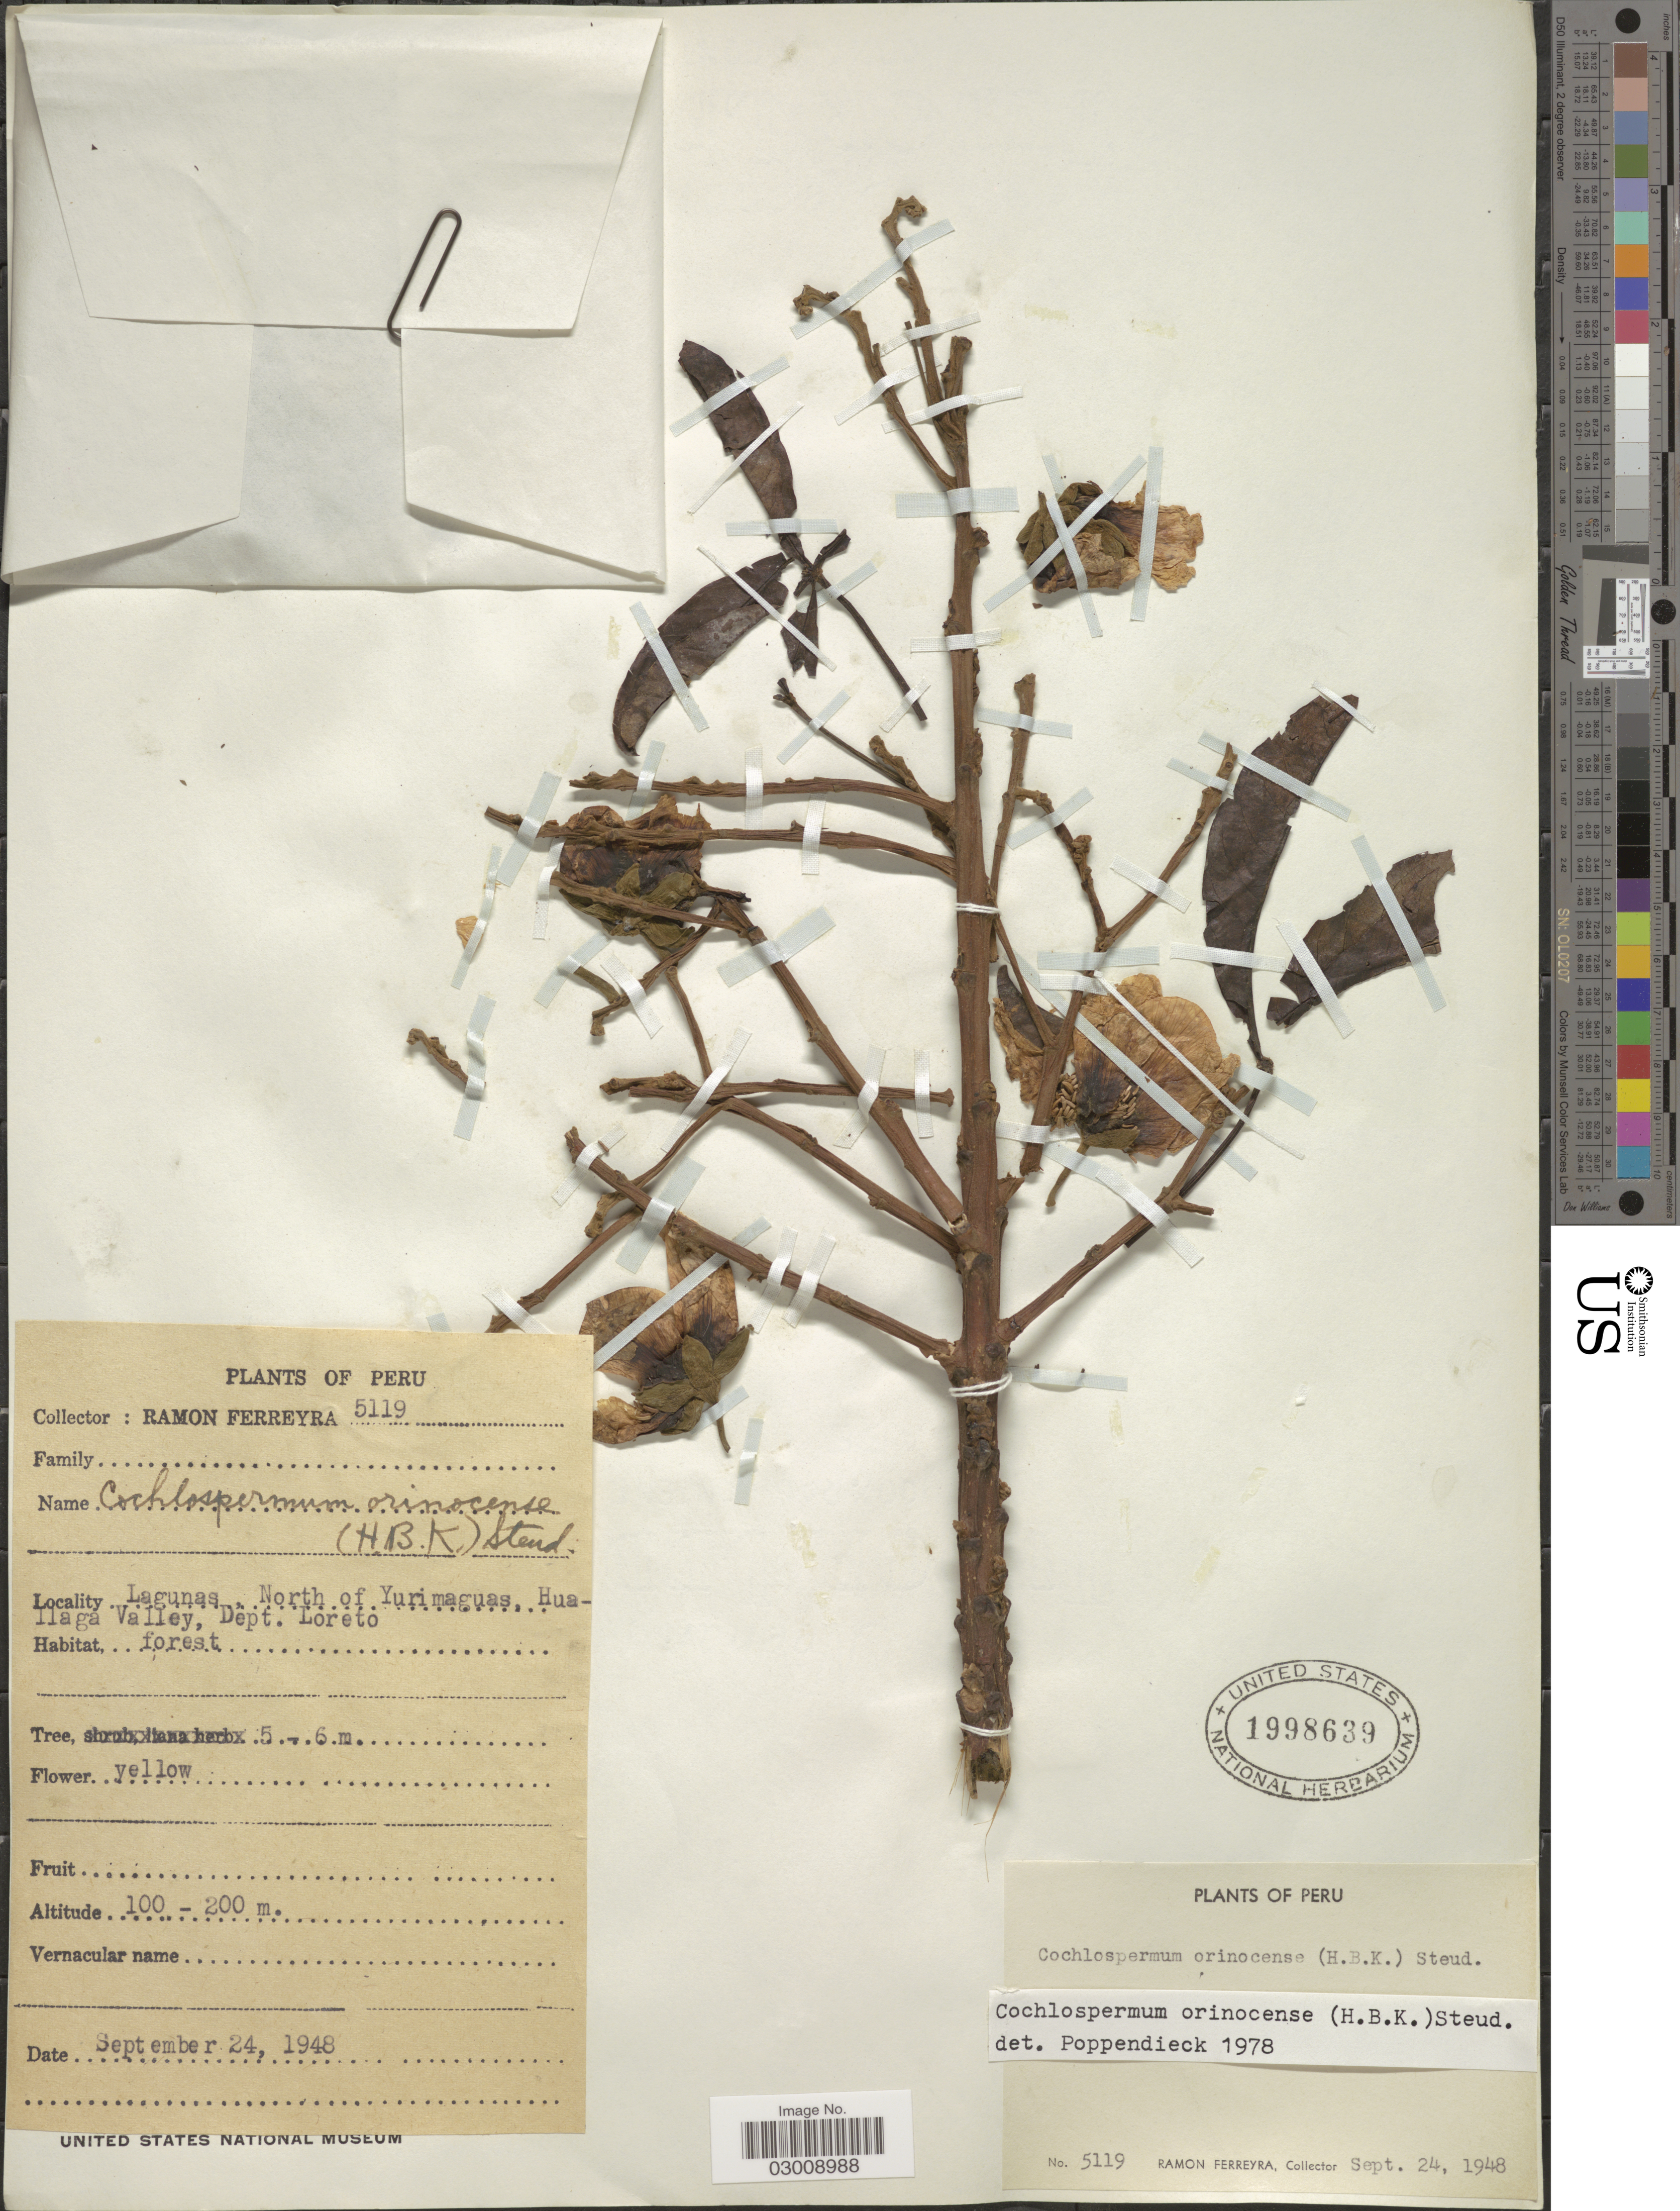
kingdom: Plantae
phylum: Tracheophyta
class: Magnoliopsida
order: Malvales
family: Cochlospermaceae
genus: Cochlospermum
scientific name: Cochlospermum orinocense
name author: (Kunth) Steud.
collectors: R. A. Ferreyra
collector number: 5119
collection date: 1948-09-24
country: Peru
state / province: Loreto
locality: Lagunas, North of Yurimaguas, Huallaga Valley, Dept. Loreto.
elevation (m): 100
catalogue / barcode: US 1998639